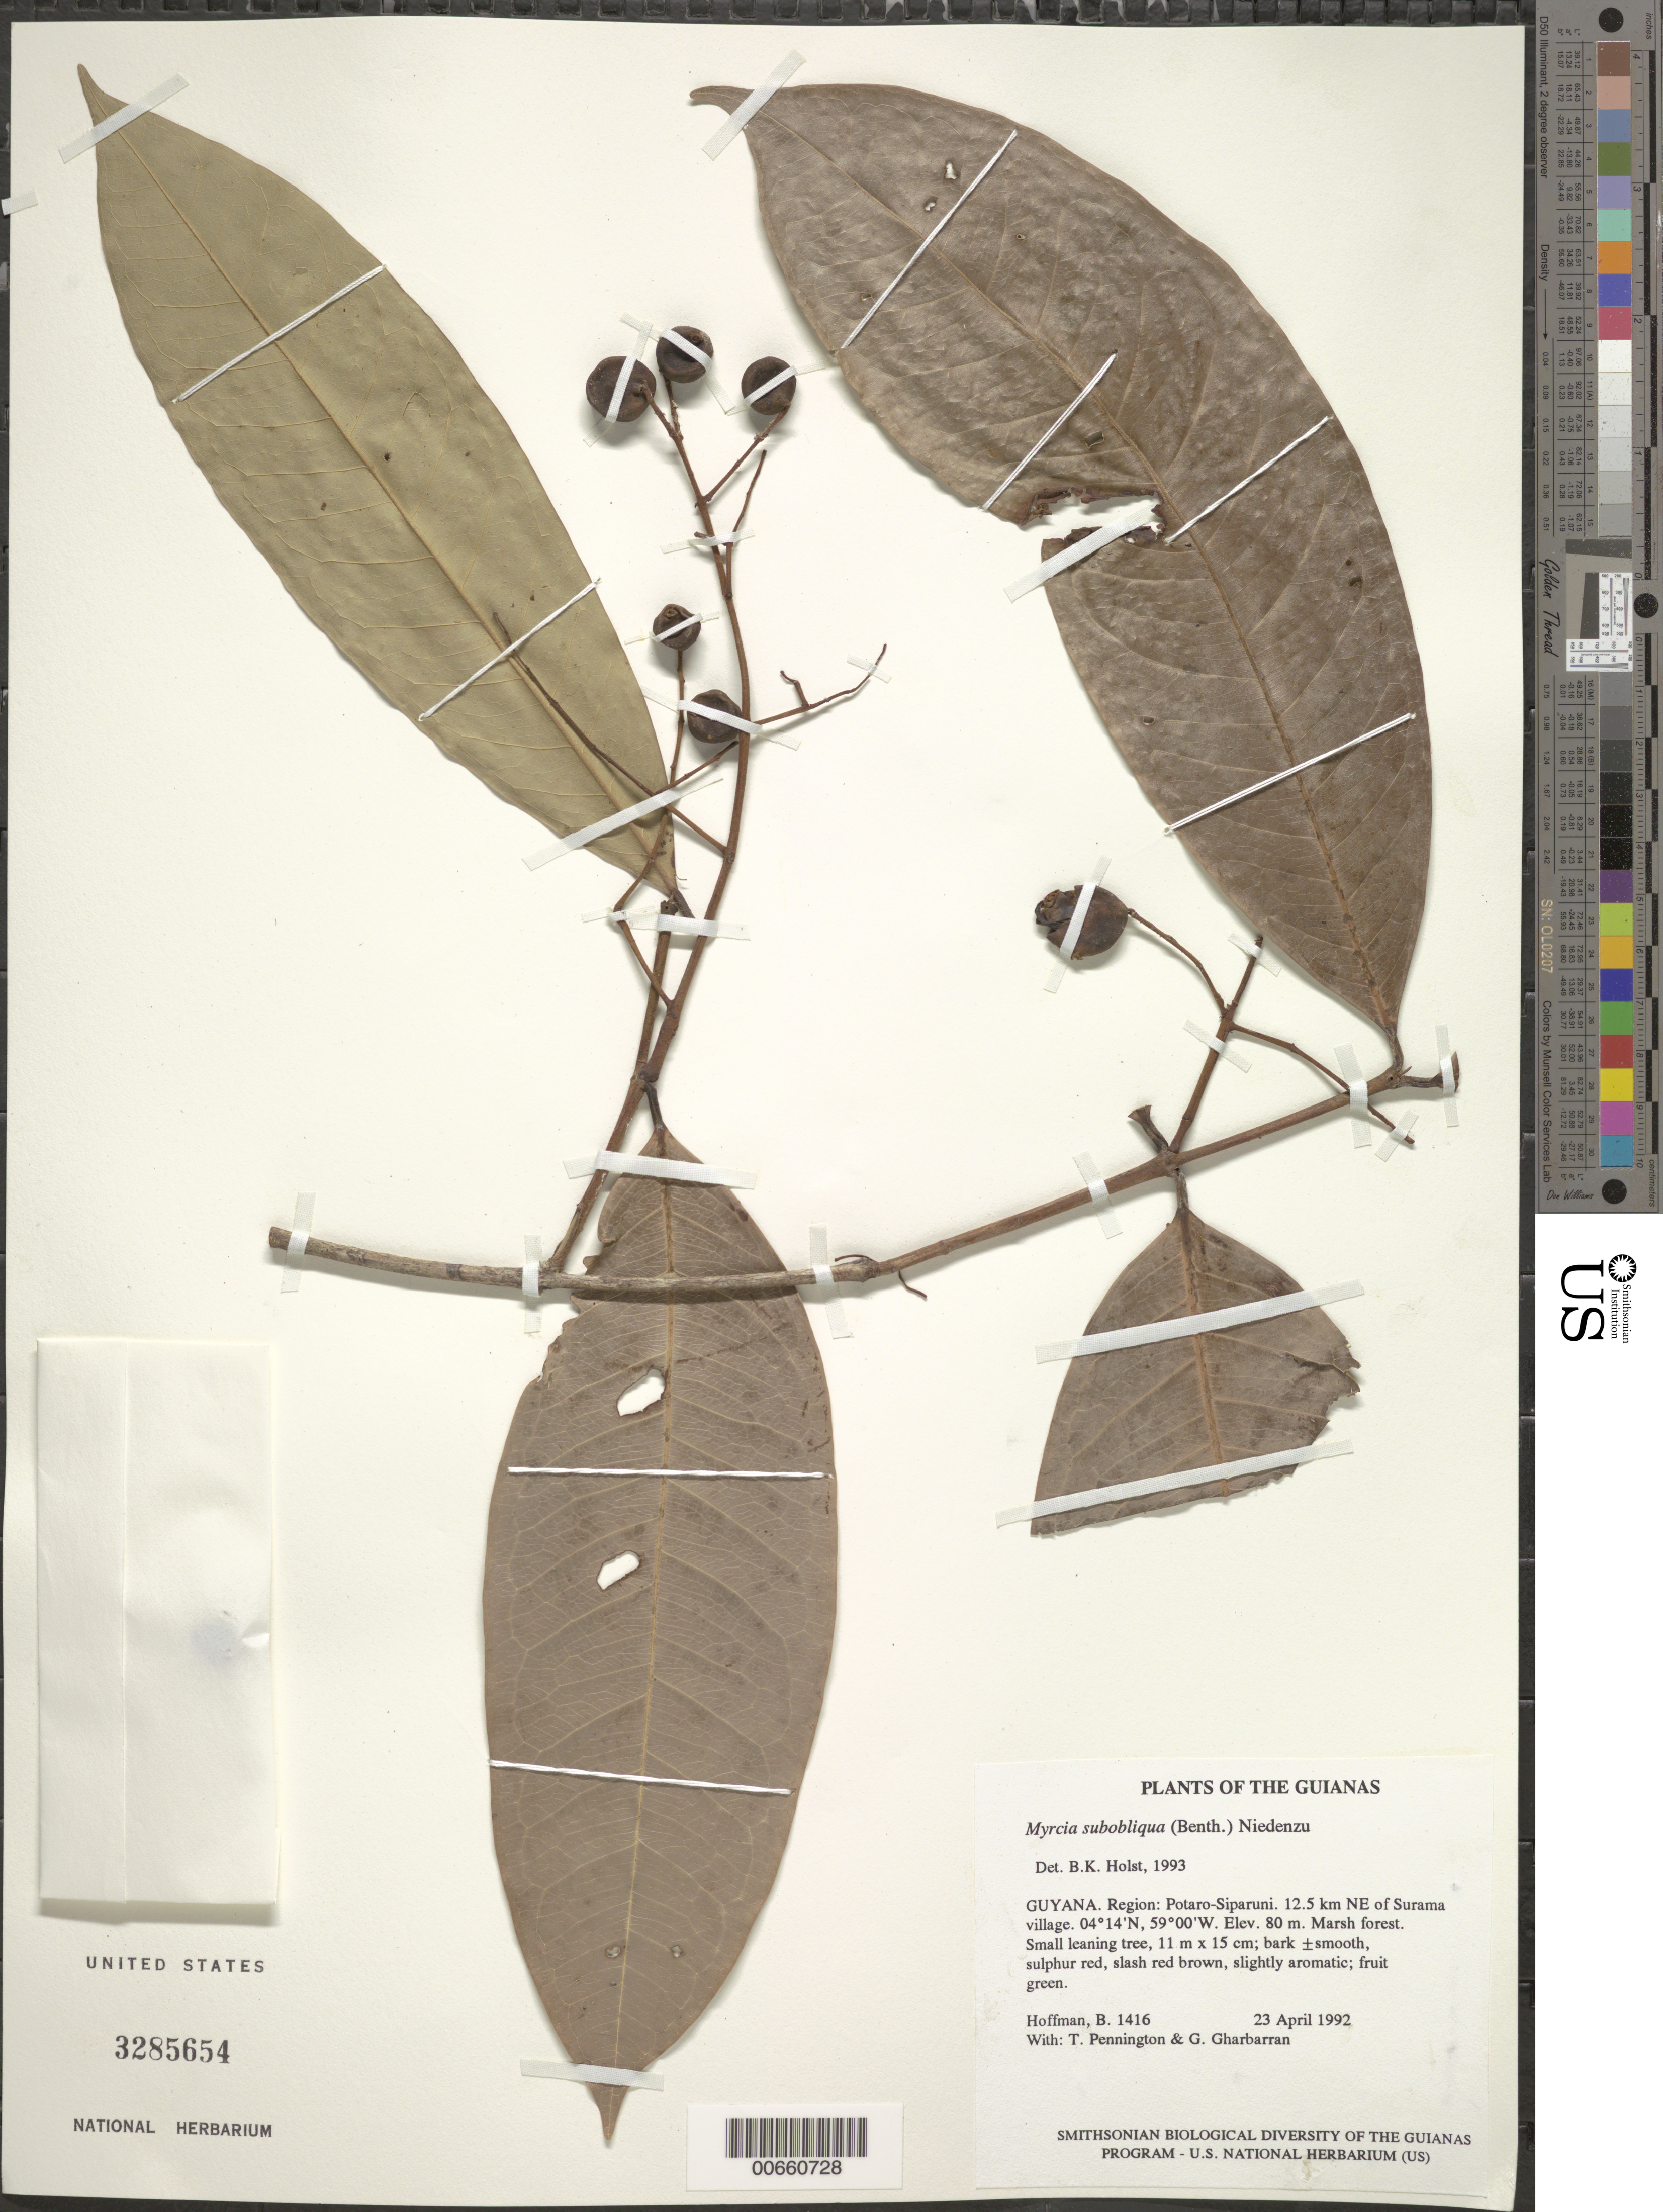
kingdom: Plantae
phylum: Tracheophyta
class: Magnoliopsida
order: Myrtales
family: Myrtaceae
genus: Myrcia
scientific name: Myrcia subobliqua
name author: (Benth.) Neidenzu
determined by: Holst, Bruce K.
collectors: B. Hoffman, R. T. Pennington & G. Gharbarran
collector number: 1416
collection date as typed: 23 April 1992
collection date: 1992-04-23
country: Guyana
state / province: Potaro-Siparuni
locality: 12.5 km NE of Surama village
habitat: Marsh forest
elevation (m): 80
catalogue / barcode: US 3285654